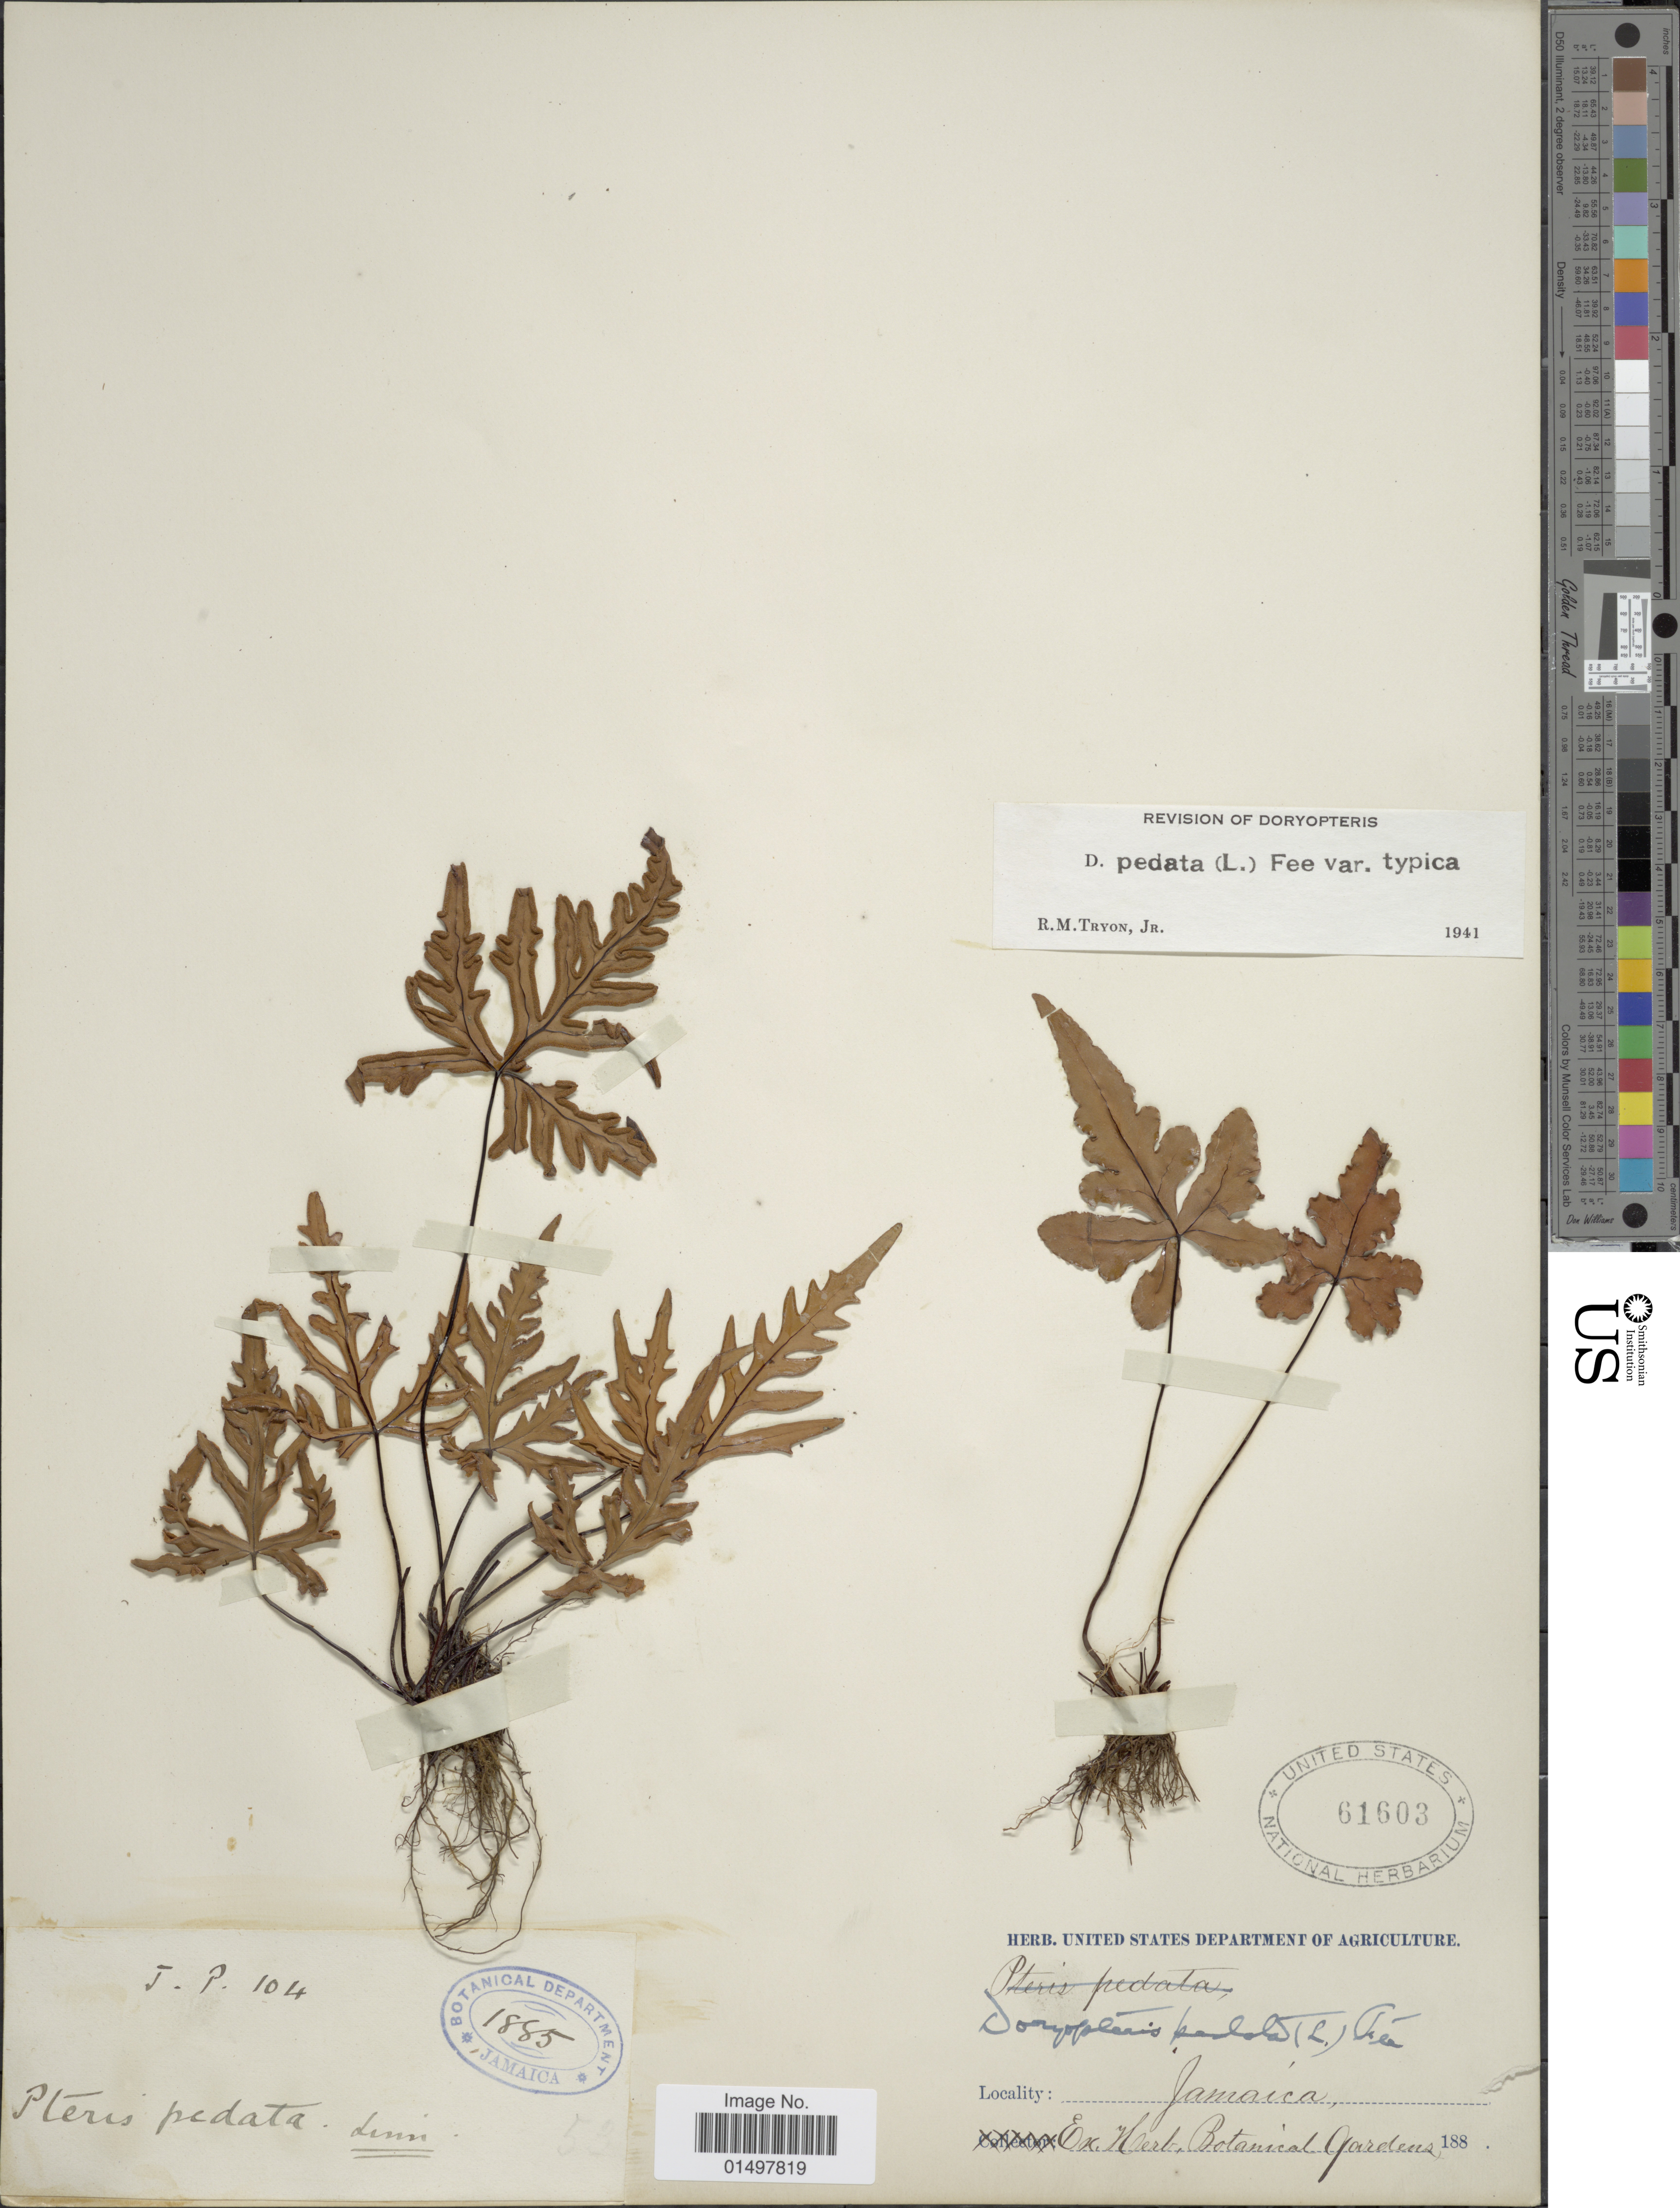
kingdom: Plantae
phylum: Tracheophyta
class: Polypodiopsida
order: Polypodiales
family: Pteridaceae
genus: Doryopteris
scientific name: Doryopteris pedata var. typica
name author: (L.) Fée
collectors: J. P.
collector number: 104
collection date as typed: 188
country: Jamaica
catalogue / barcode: US 61603